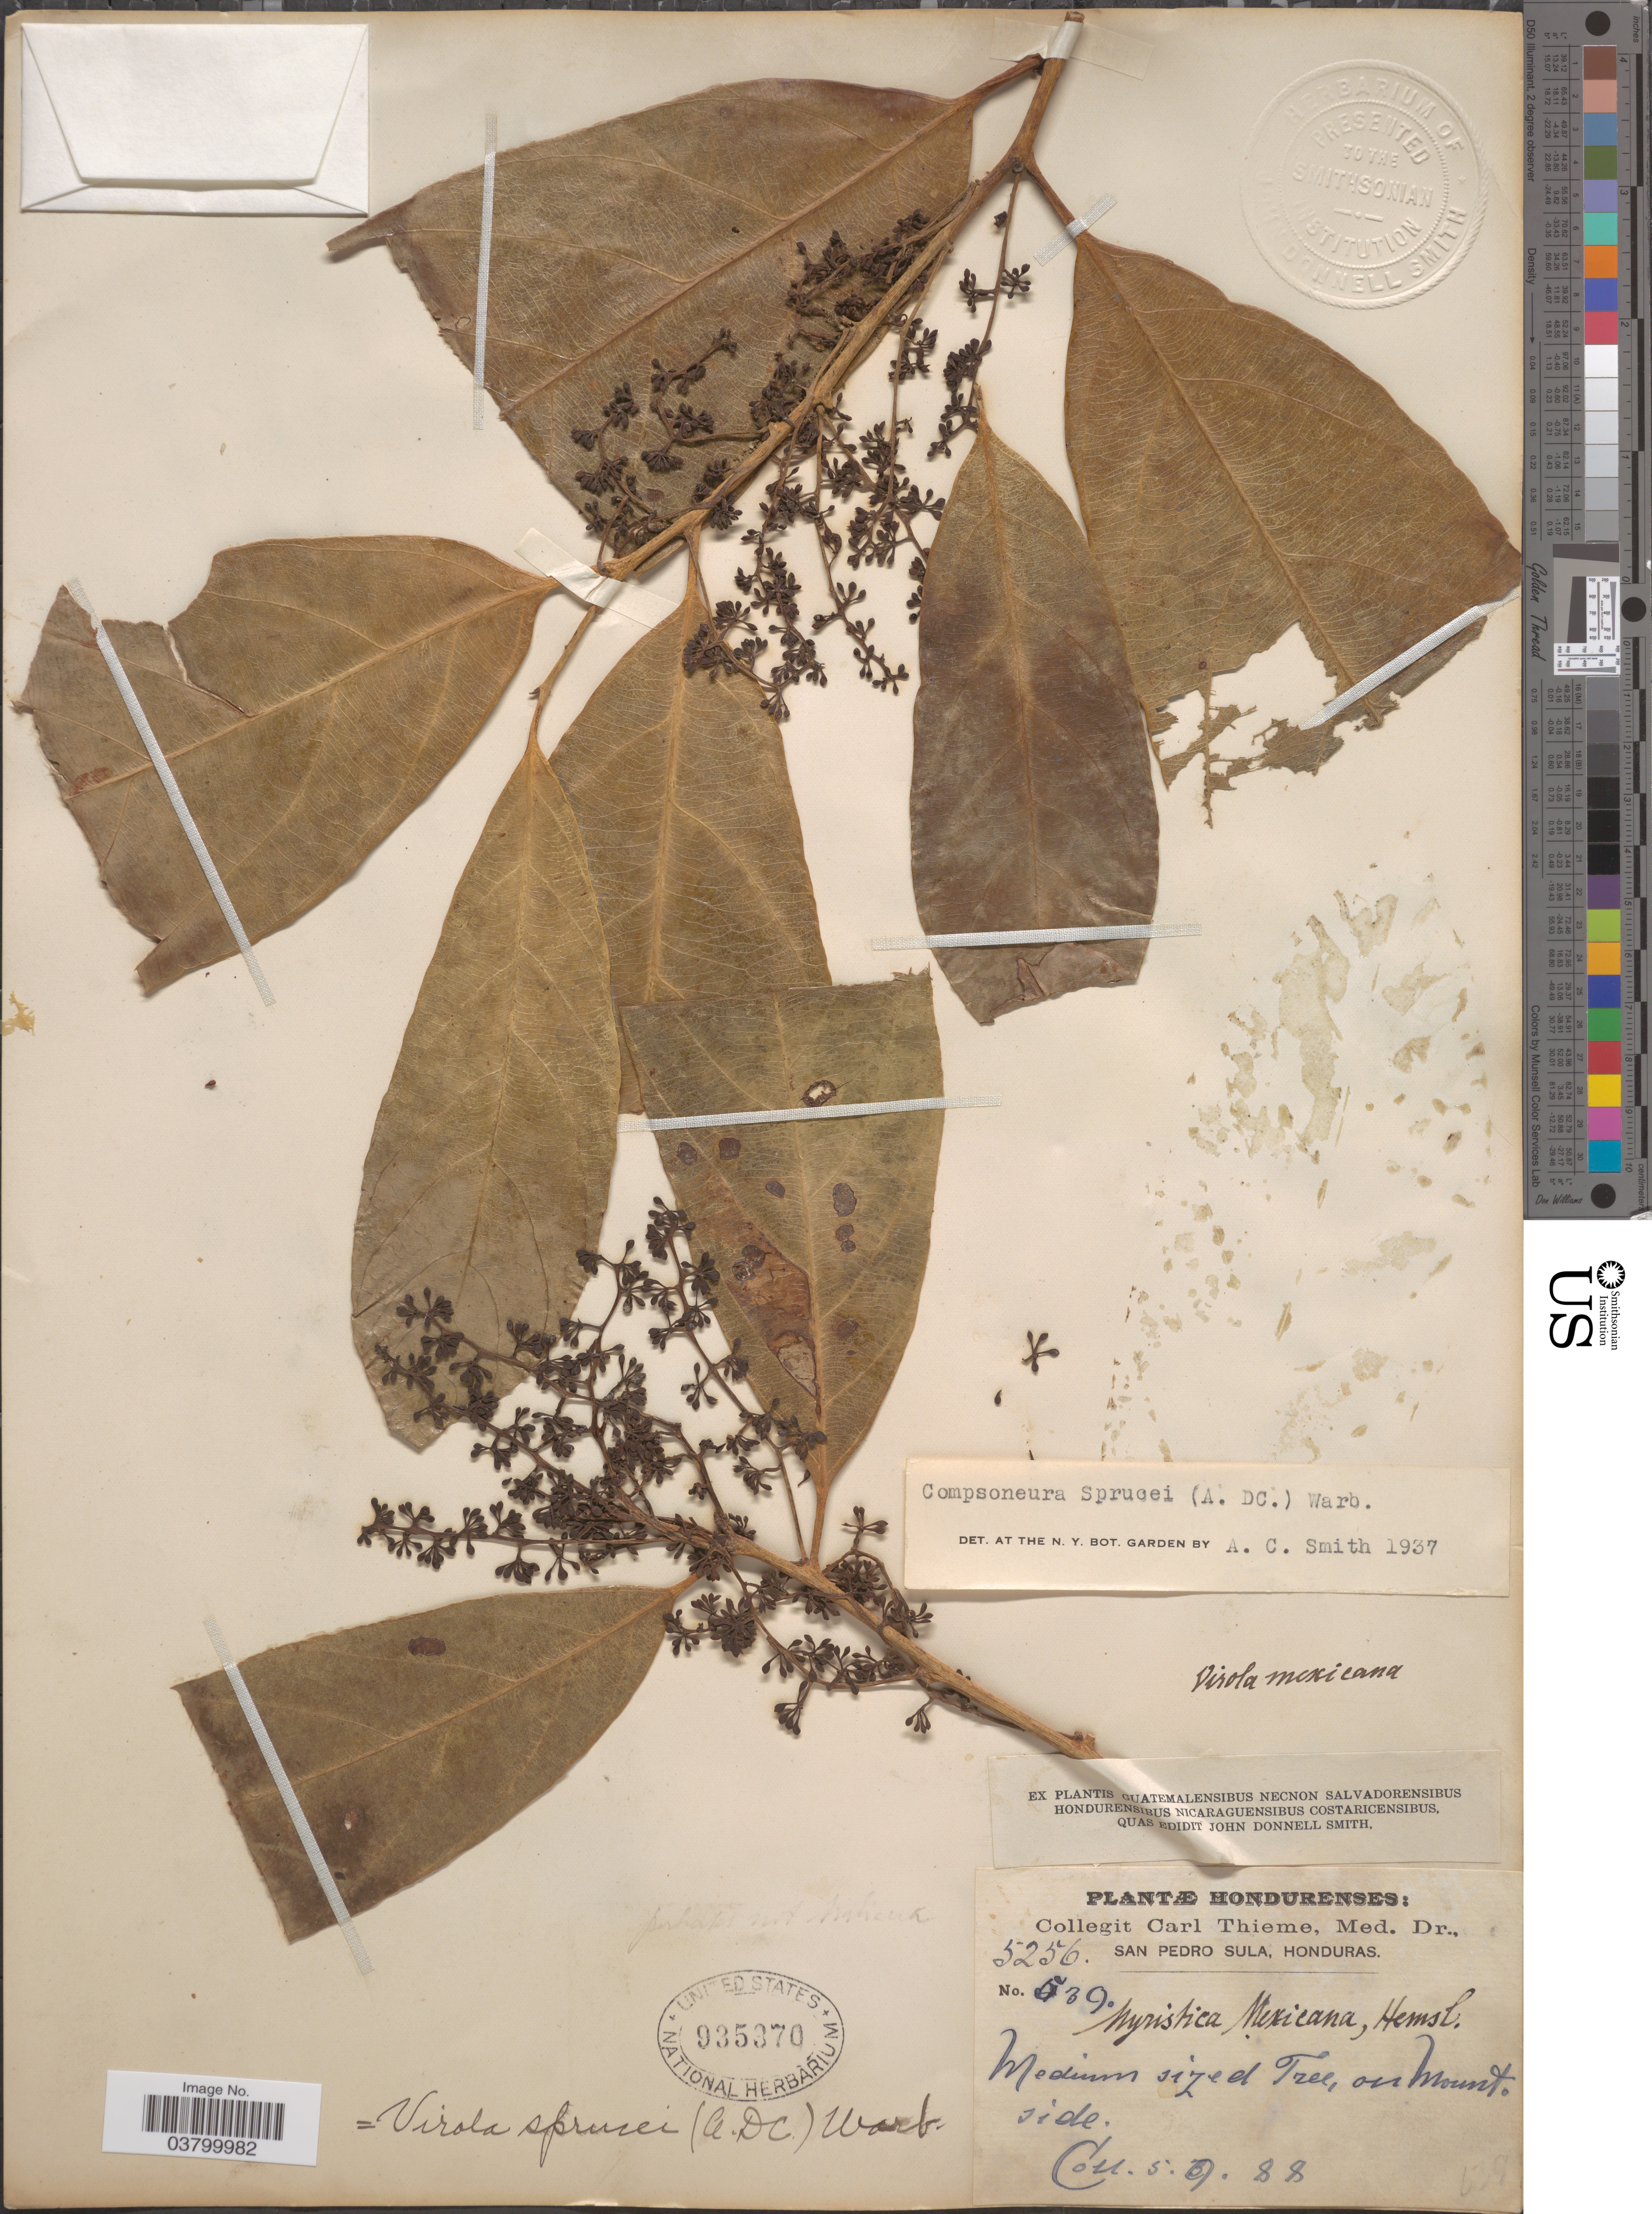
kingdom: Plantae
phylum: Tracheophyta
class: Magnoliopsida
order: Magnoliales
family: Myristicaceae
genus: Compsoneura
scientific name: Compsoneura sprucei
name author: (A. DC.) Warb.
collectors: C. Thieme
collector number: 5256/539*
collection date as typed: Transcribed d/m/y: 5/9/88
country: Honduras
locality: San Pedro Sula. On Mount. side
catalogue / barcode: US 935370